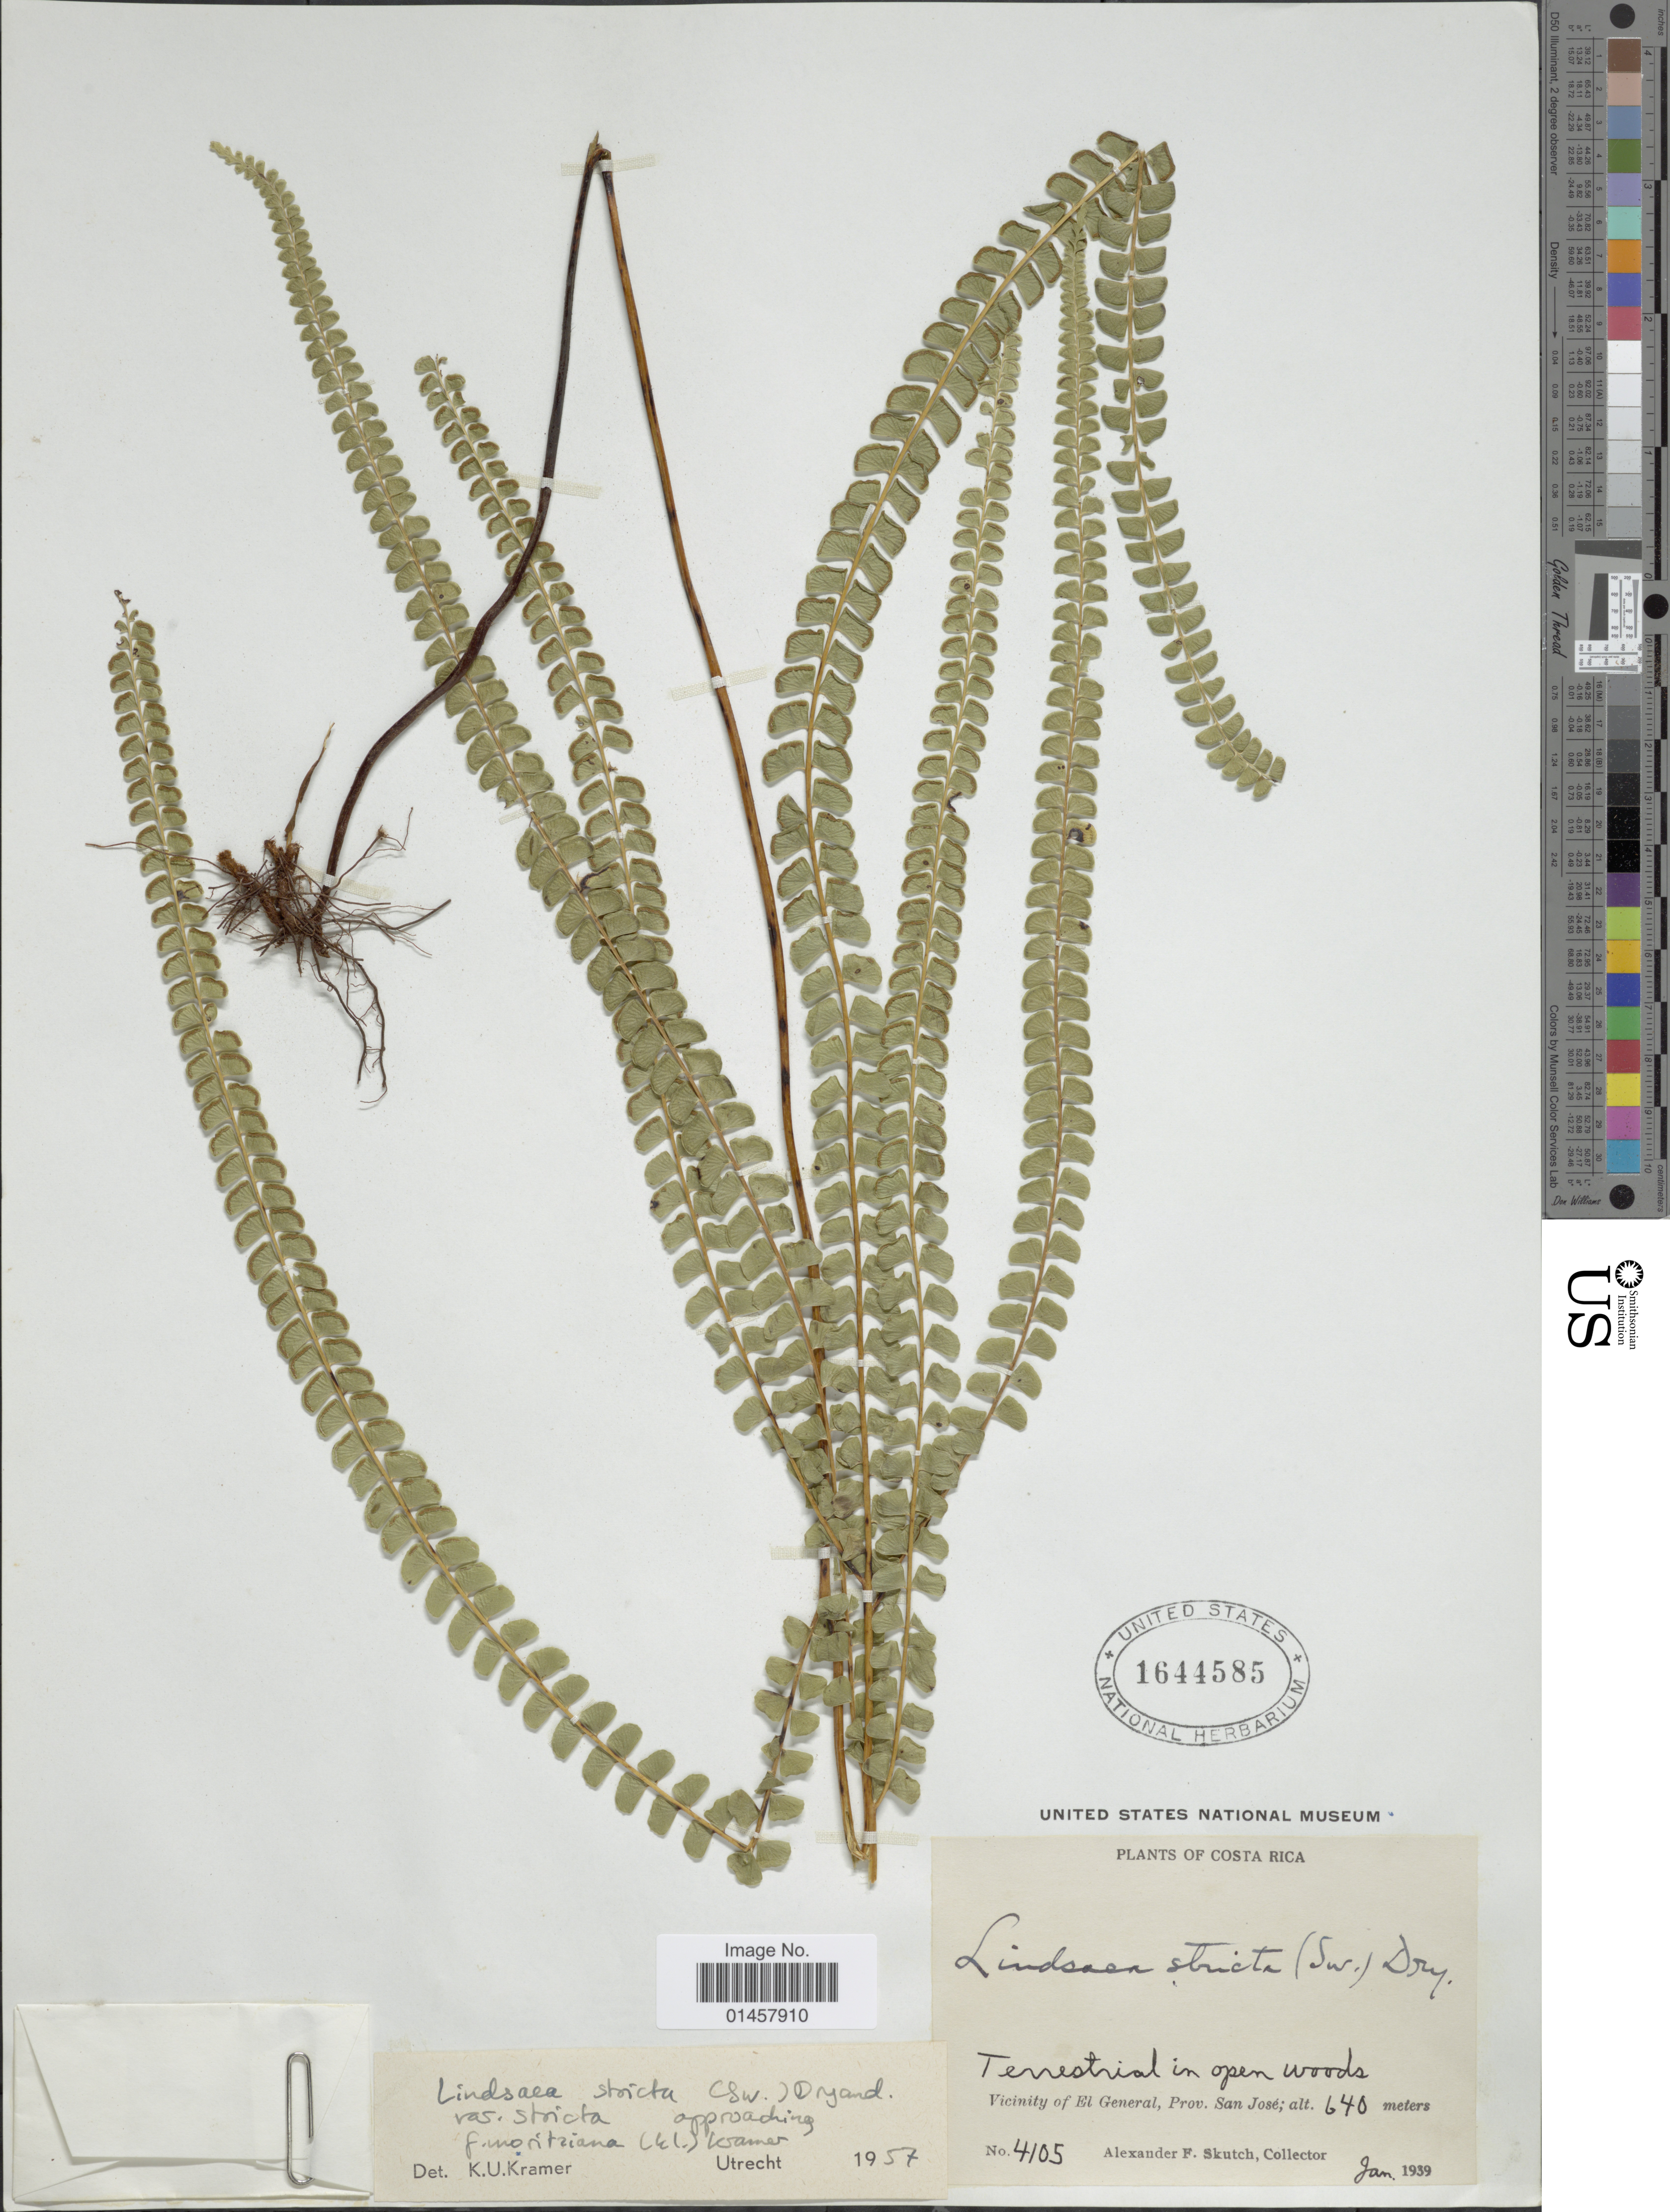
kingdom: Plantae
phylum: Tracheophyta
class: Polypodiopsida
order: Polypodiales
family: Lindsaeaceae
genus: Lindsaea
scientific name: Lindsaea stricta f. stricta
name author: (Sw.) Dryand.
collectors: A. F. Skutch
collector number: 4105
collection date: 1939-01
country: Costa Rica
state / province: San José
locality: Vicinity of El General, Prov. San José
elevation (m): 640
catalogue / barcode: US 1644585